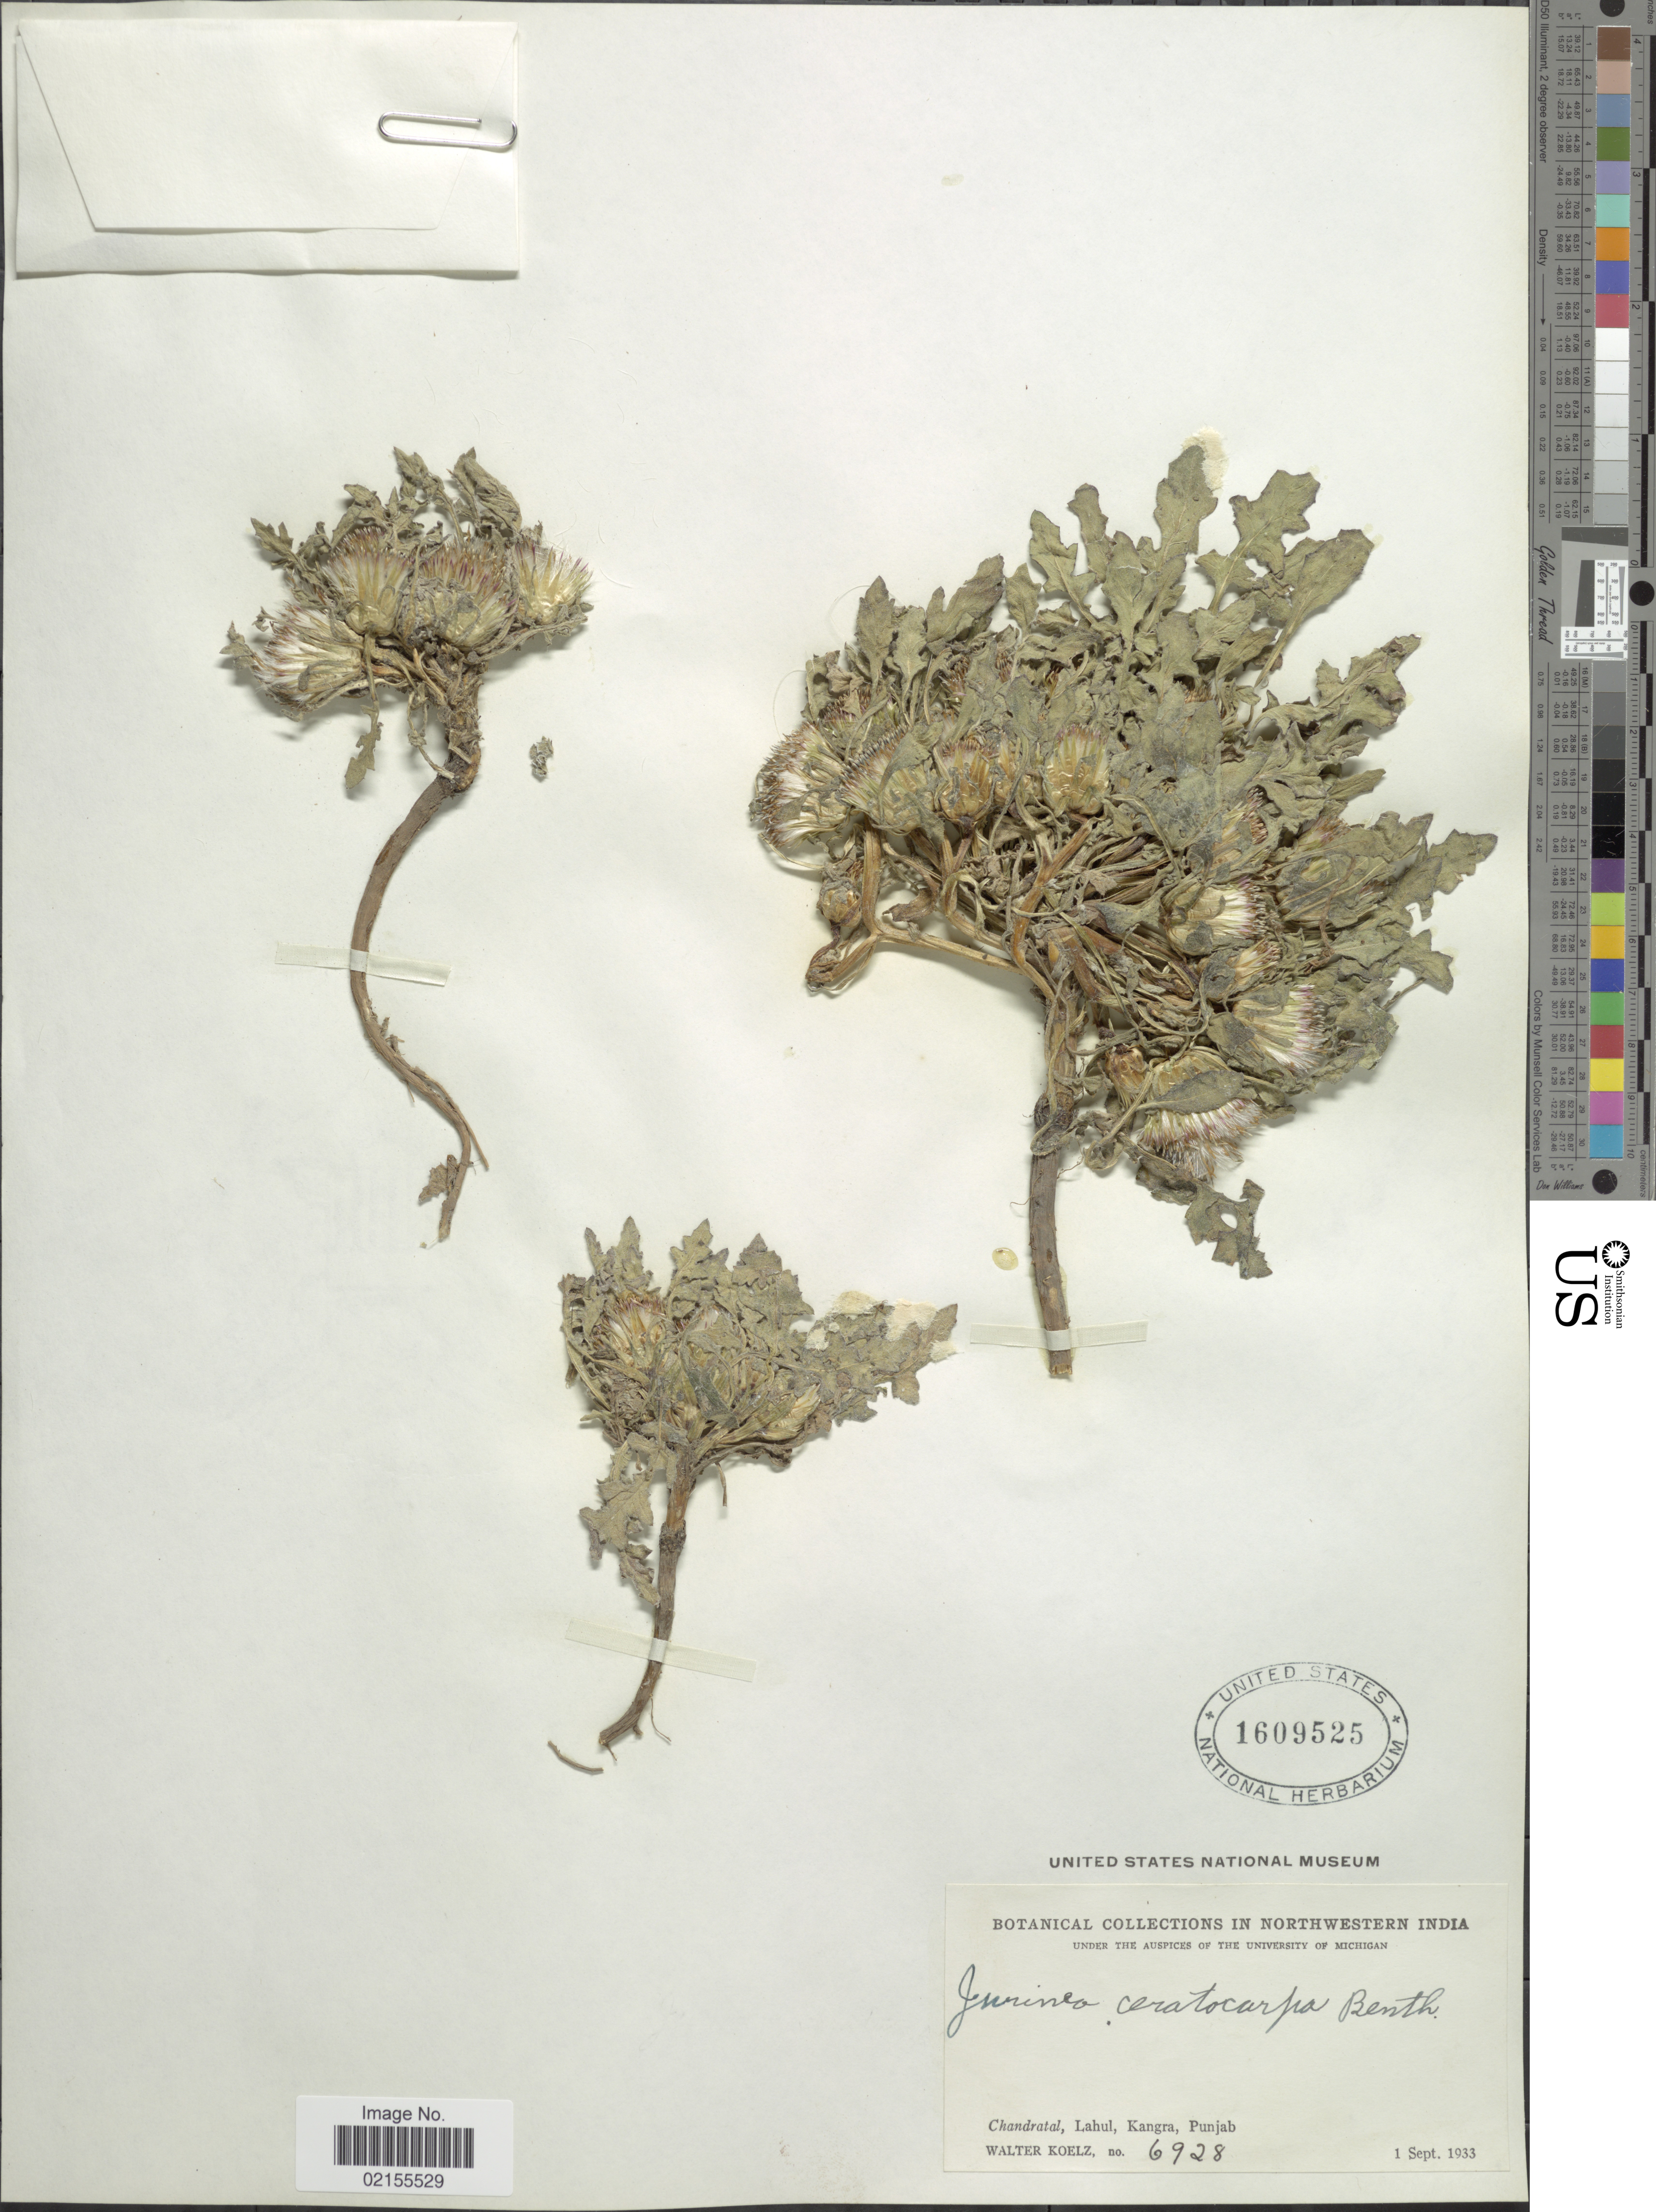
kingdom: Plantae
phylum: Tracheophyta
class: Magnoliopsida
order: Asterales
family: Asteraceae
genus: Jurinea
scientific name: Jurinea ceratocarpa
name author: (Decne.) Benth.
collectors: W. N. Koelz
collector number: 6928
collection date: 1933-09-01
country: India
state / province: Himachal Pradesh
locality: Northwestern India, Chandratal, Lahul, Kangra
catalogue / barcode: US 1609525